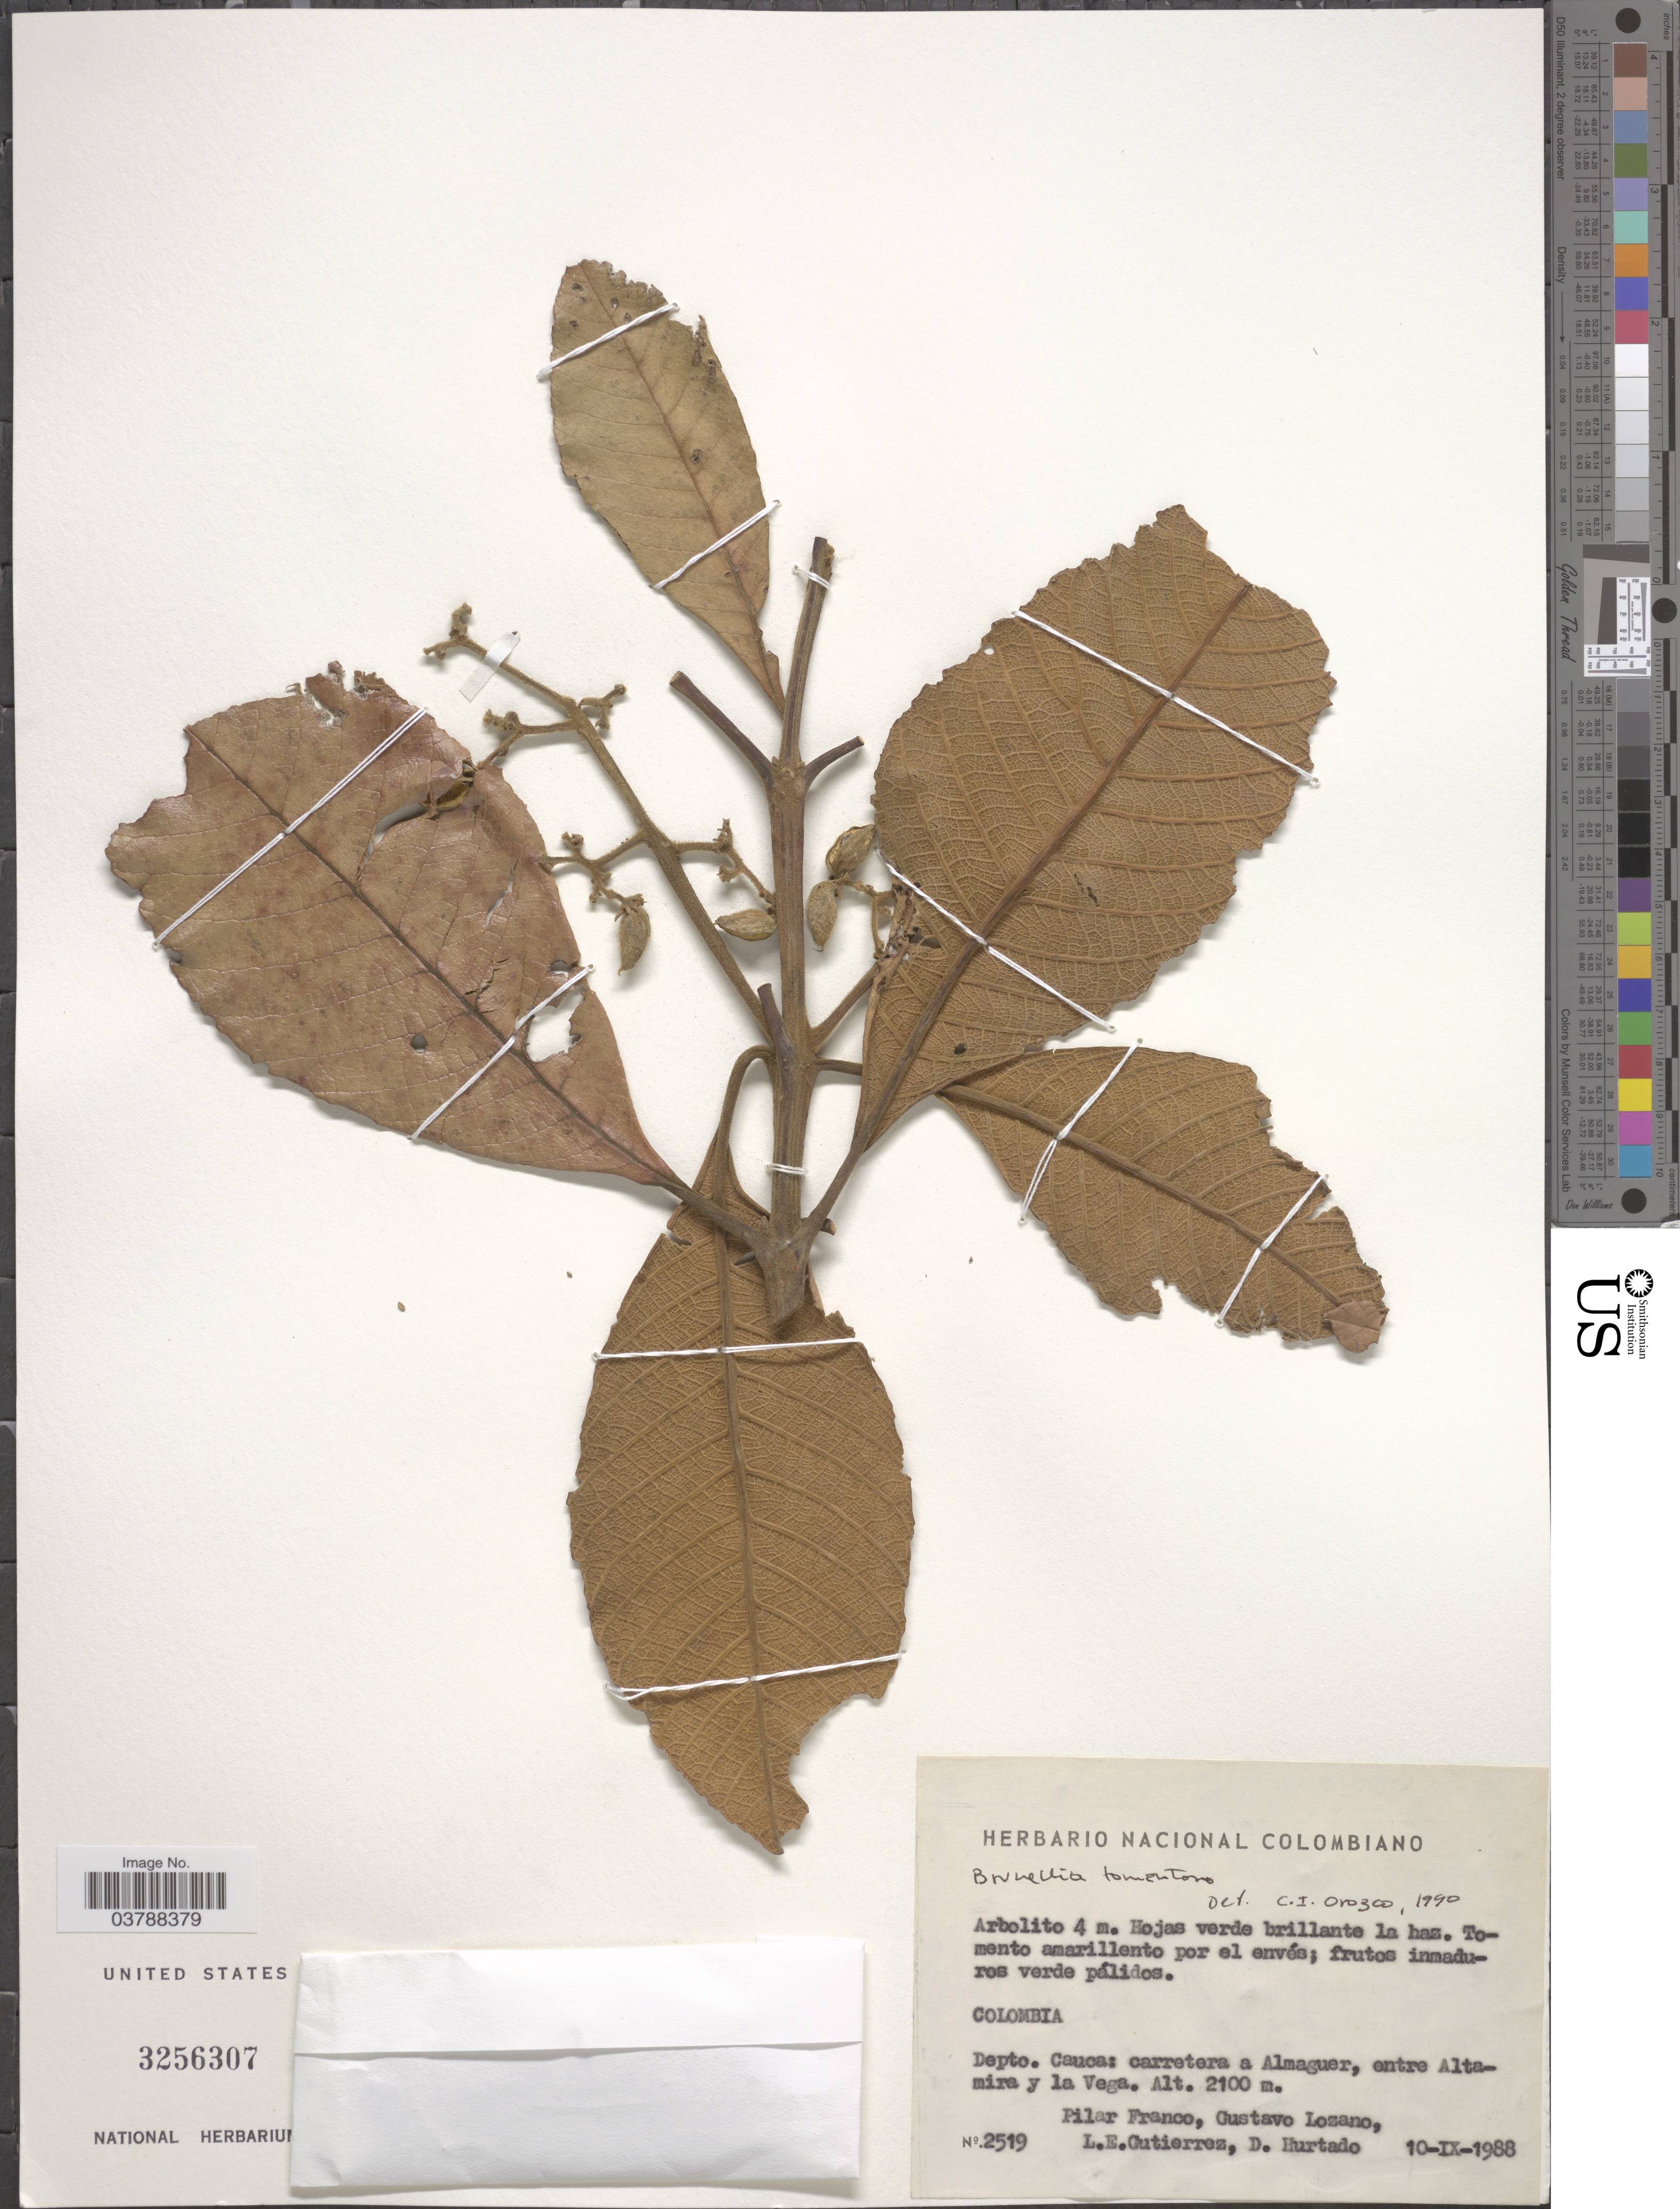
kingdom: Plantae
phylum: Tracheophyta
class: Magnoliopsida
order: Oxalidales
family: Brunelliaceae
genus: Brunellia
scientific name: Brunellia tomentosa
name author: Humb. & Bonpl.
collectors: P. Franco Roselli, G. Lozano-Contreras, L. Gutierrez & D. Hurtado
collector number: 2519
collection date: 1988-09-10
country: Colombia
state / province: Cauca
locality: Depto. Cauca: carretera a Almaguer, entre Altamira y la Vega.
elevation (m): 2100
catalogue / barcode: US 3256307